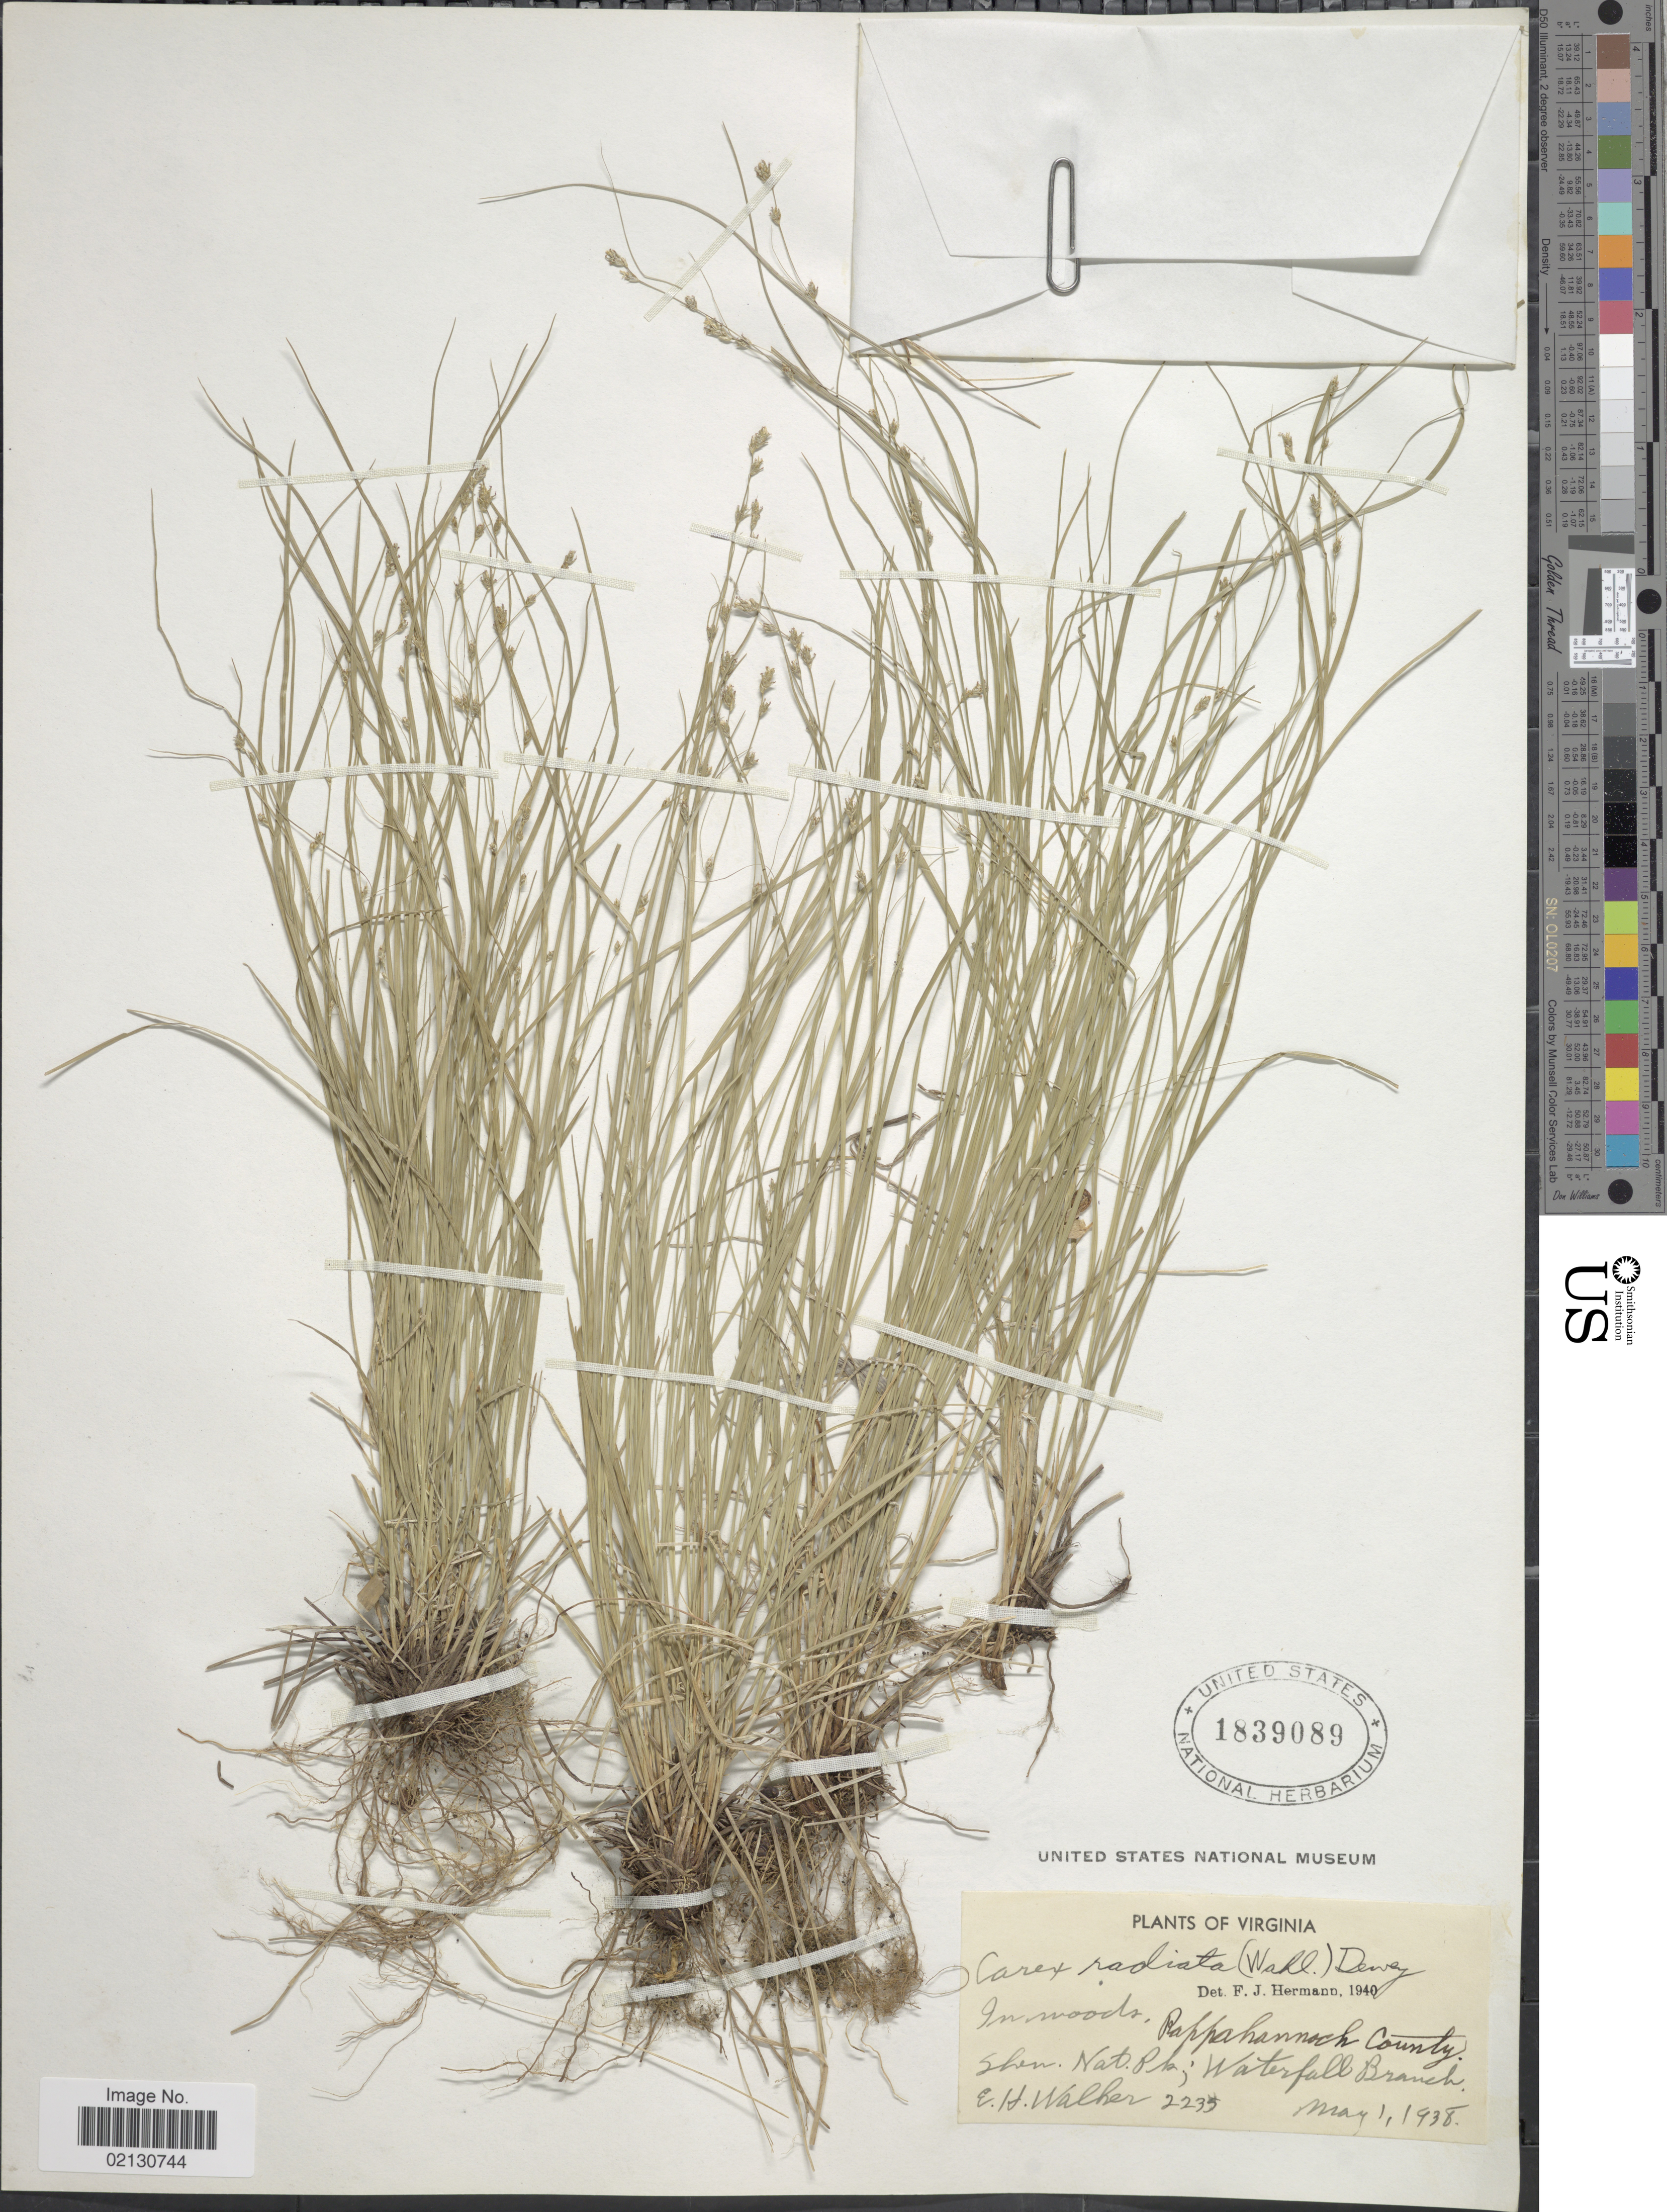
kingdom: Plantae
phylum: Tracheophyta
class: Liliopsida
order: Poales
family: Cyperaceae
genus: Carex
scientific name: Carex radiata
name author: (Wahlenb.) Small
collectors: E. H. Walker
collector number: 2235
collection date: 1938-05-01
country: United States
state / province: Virginia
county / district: Rappahannock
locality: Shen. Nat. Pk.; Waterfall Branch.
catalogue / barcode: US 1839089